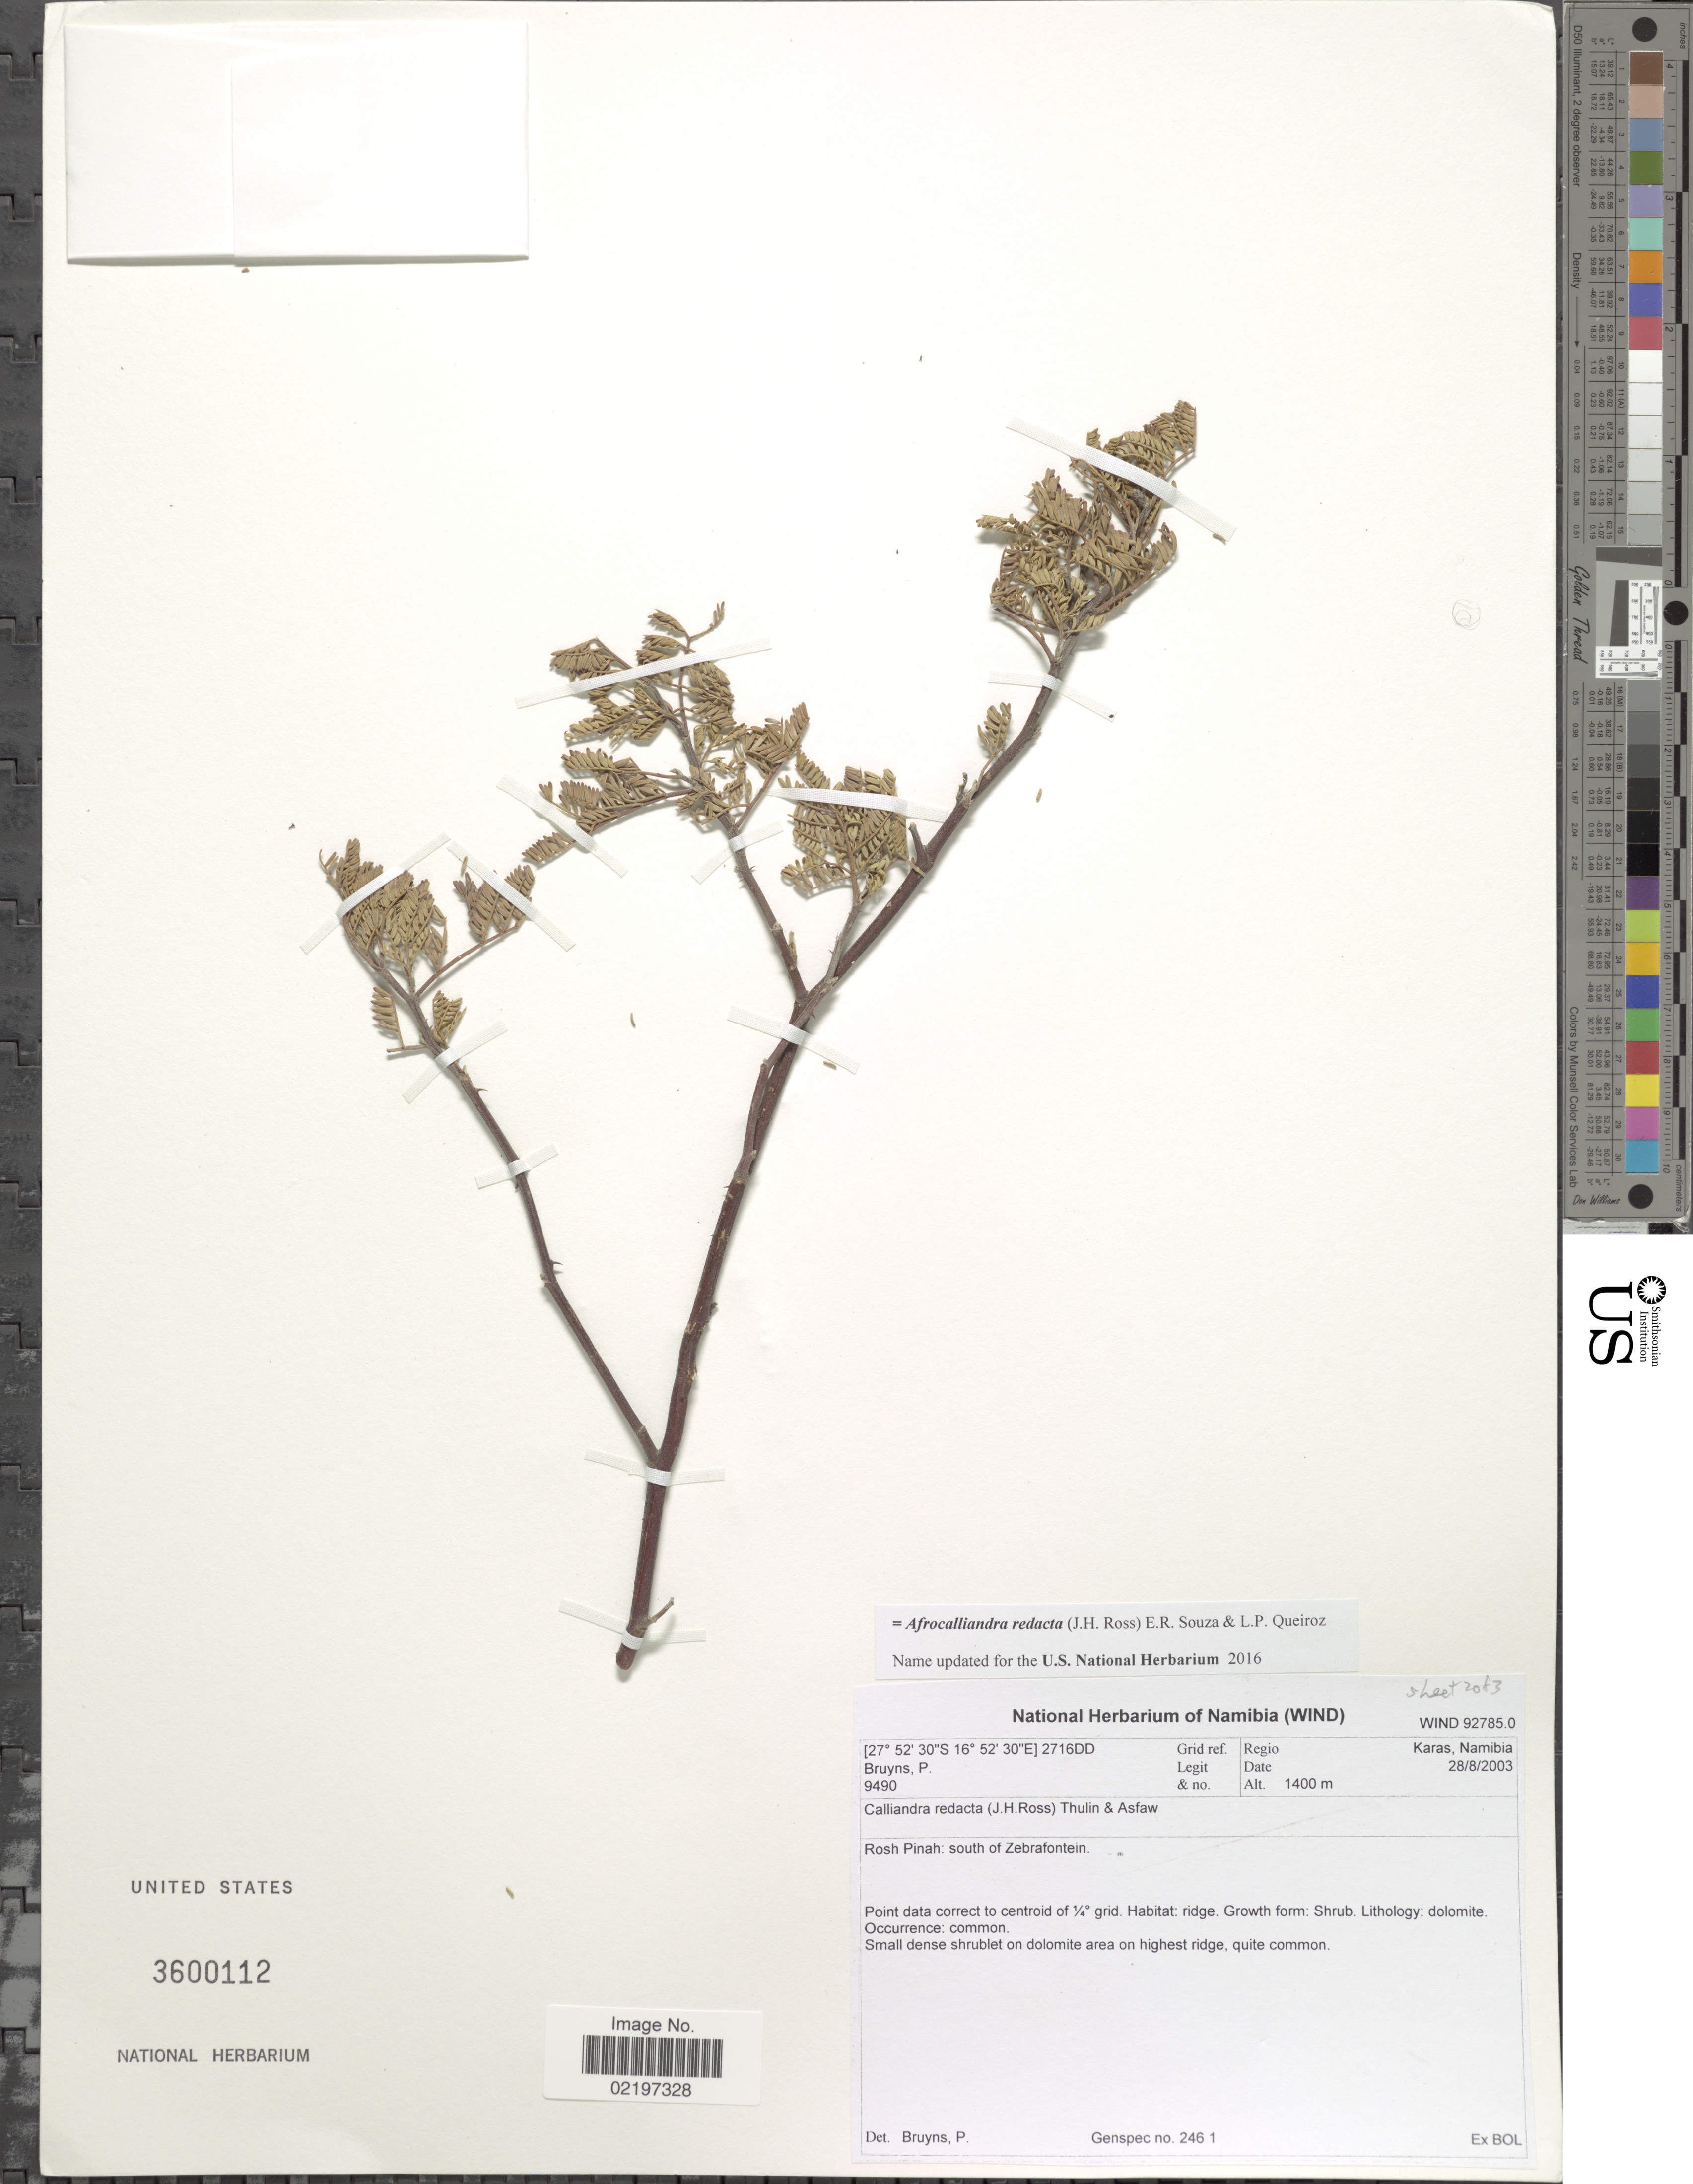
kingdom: Plantae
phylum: Tracheophyta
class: Magnoliopsida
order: Fabales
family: Fabaceae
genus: Afrocalliandra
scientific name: Afrocalliandra redacta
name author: (J. H. Ross) E.R. Souza & L.P. Queiroz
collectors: P. Bruyns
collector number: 9490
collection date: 2003-08-28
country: Namibia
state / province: Karas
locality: Rosh Pinah: south of Zebrafontein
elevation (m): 1400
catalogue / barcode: US 3600112